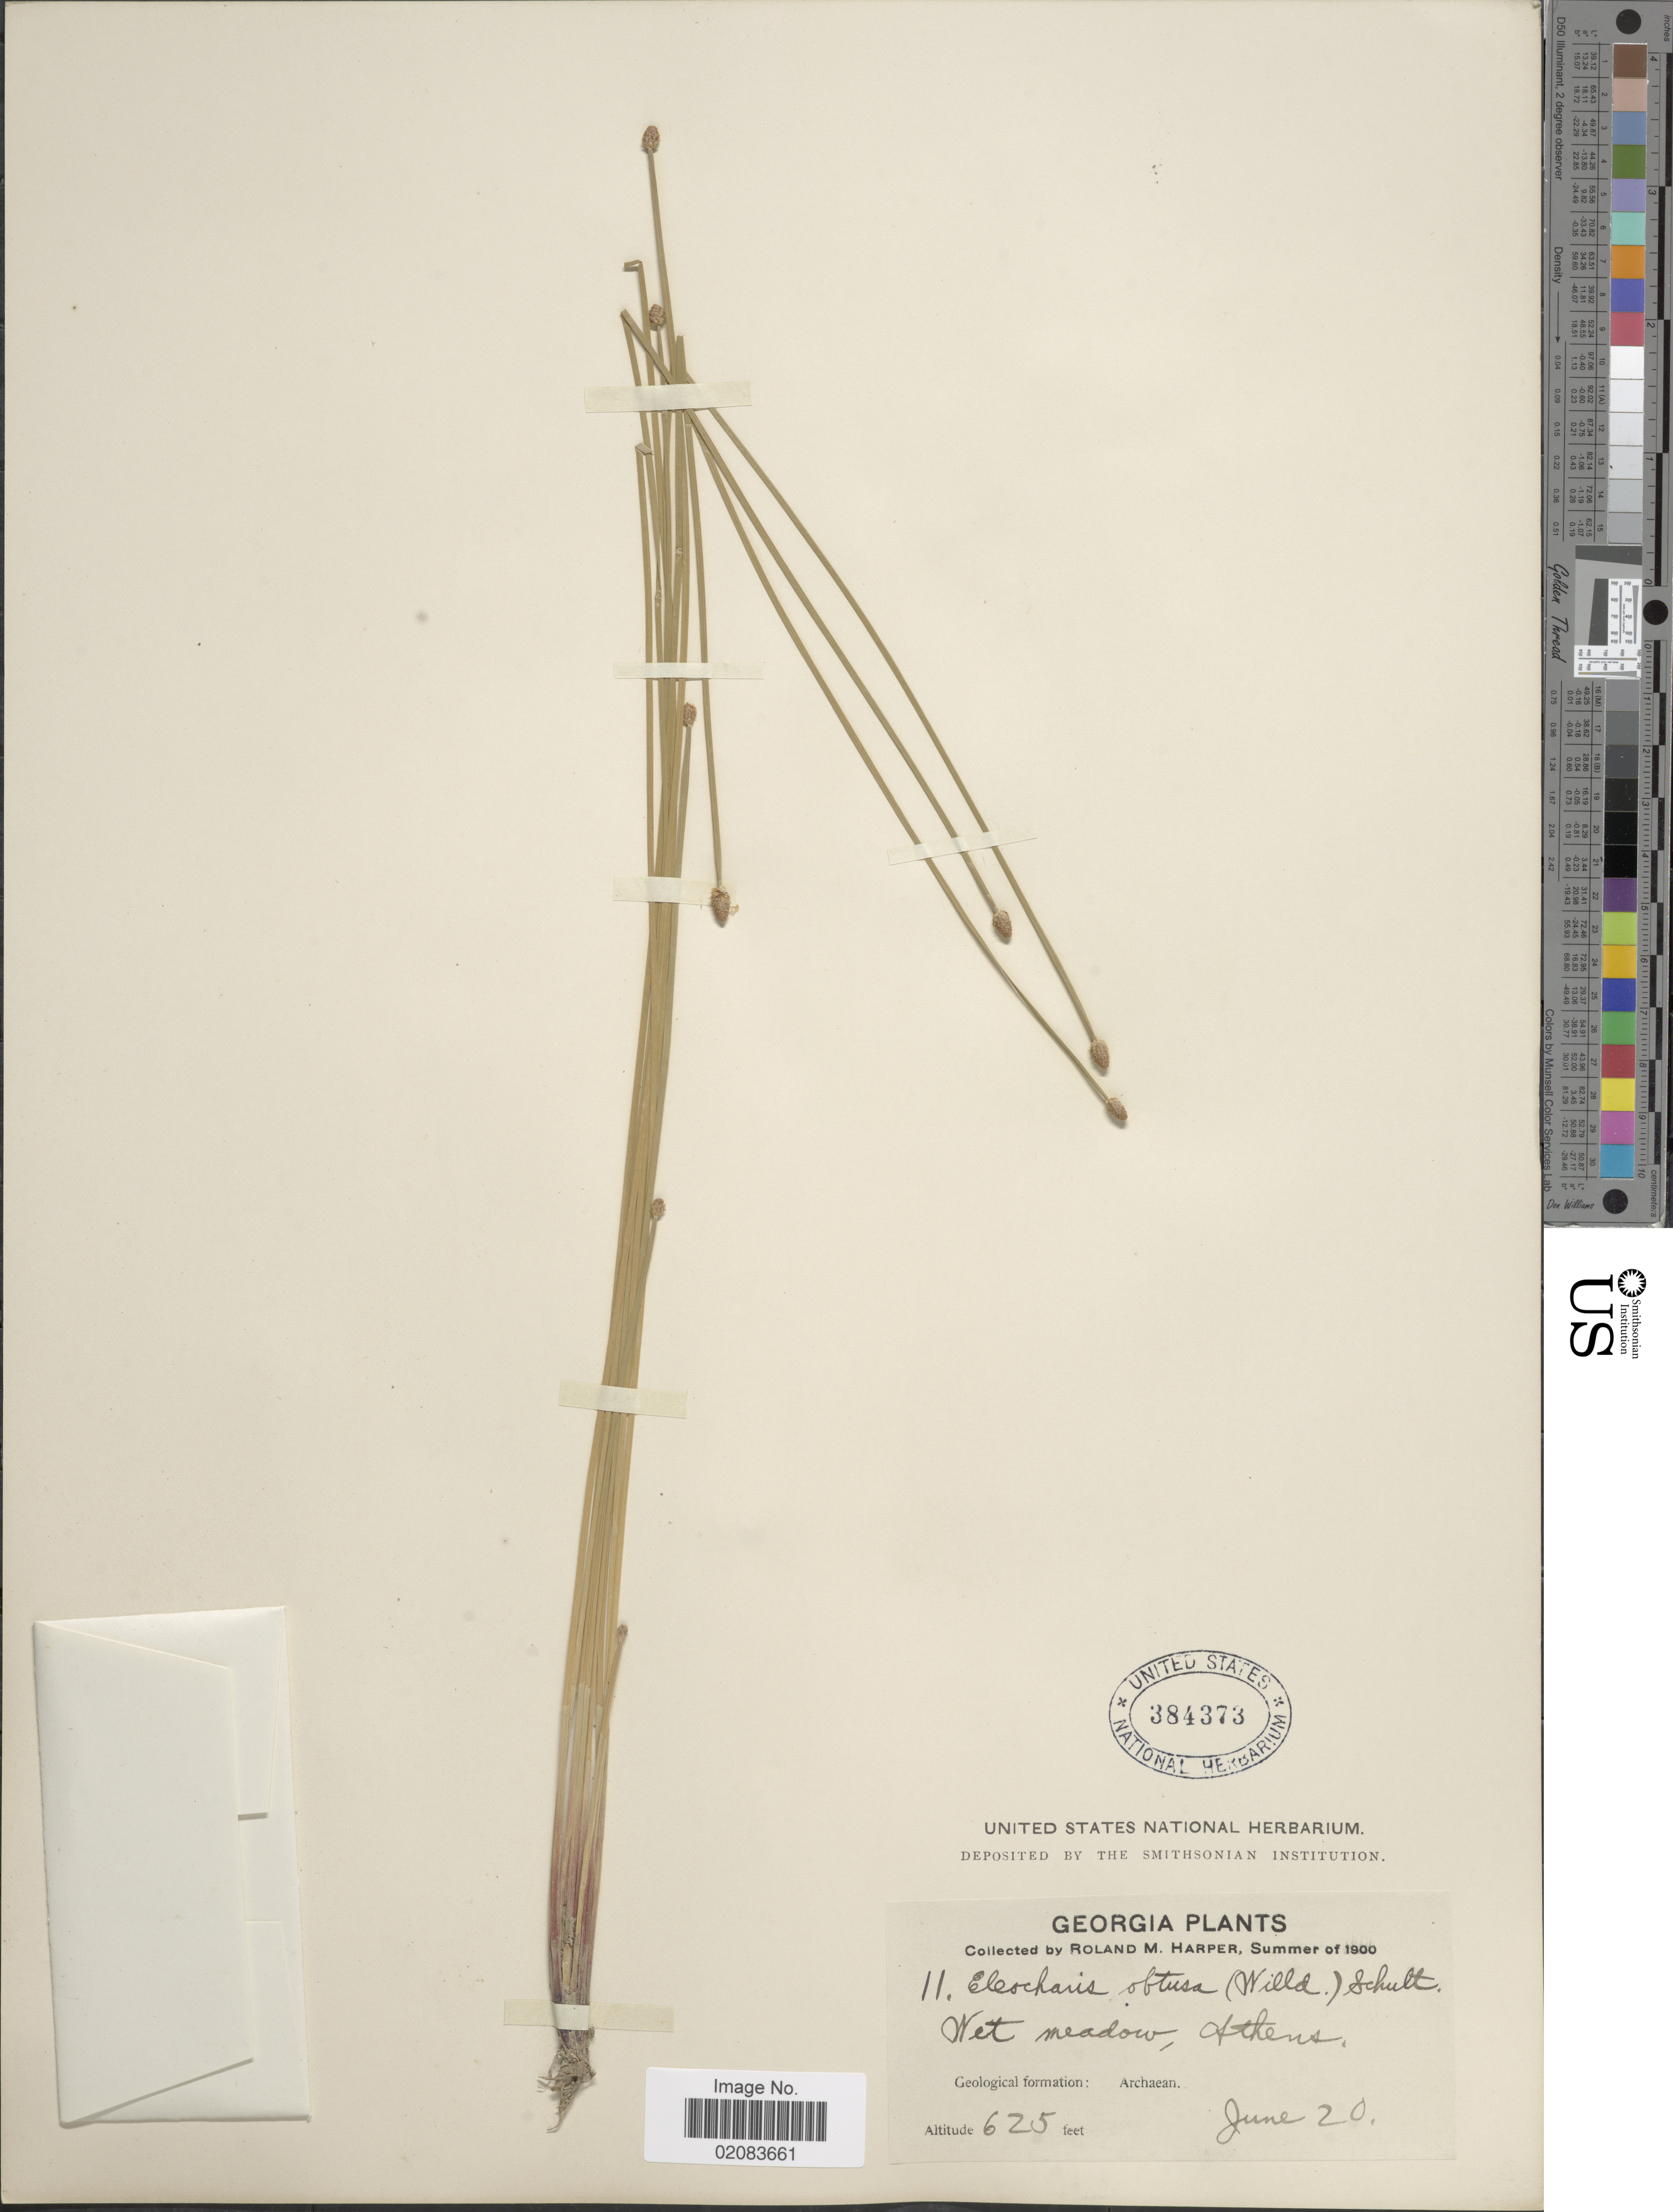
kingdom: Plantae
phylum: Tracheophyta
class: Liliopsida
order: Poales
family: Cyperaceae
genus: Eleocharis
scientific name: Eleocharis obtusa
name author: (Willd.) Schult.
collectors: R. M. Harper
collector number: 11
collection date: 1900-06-20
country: United States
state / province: Georgia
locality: Wet meadow, Athens, Archaean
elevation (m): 190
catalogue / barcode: US 384373